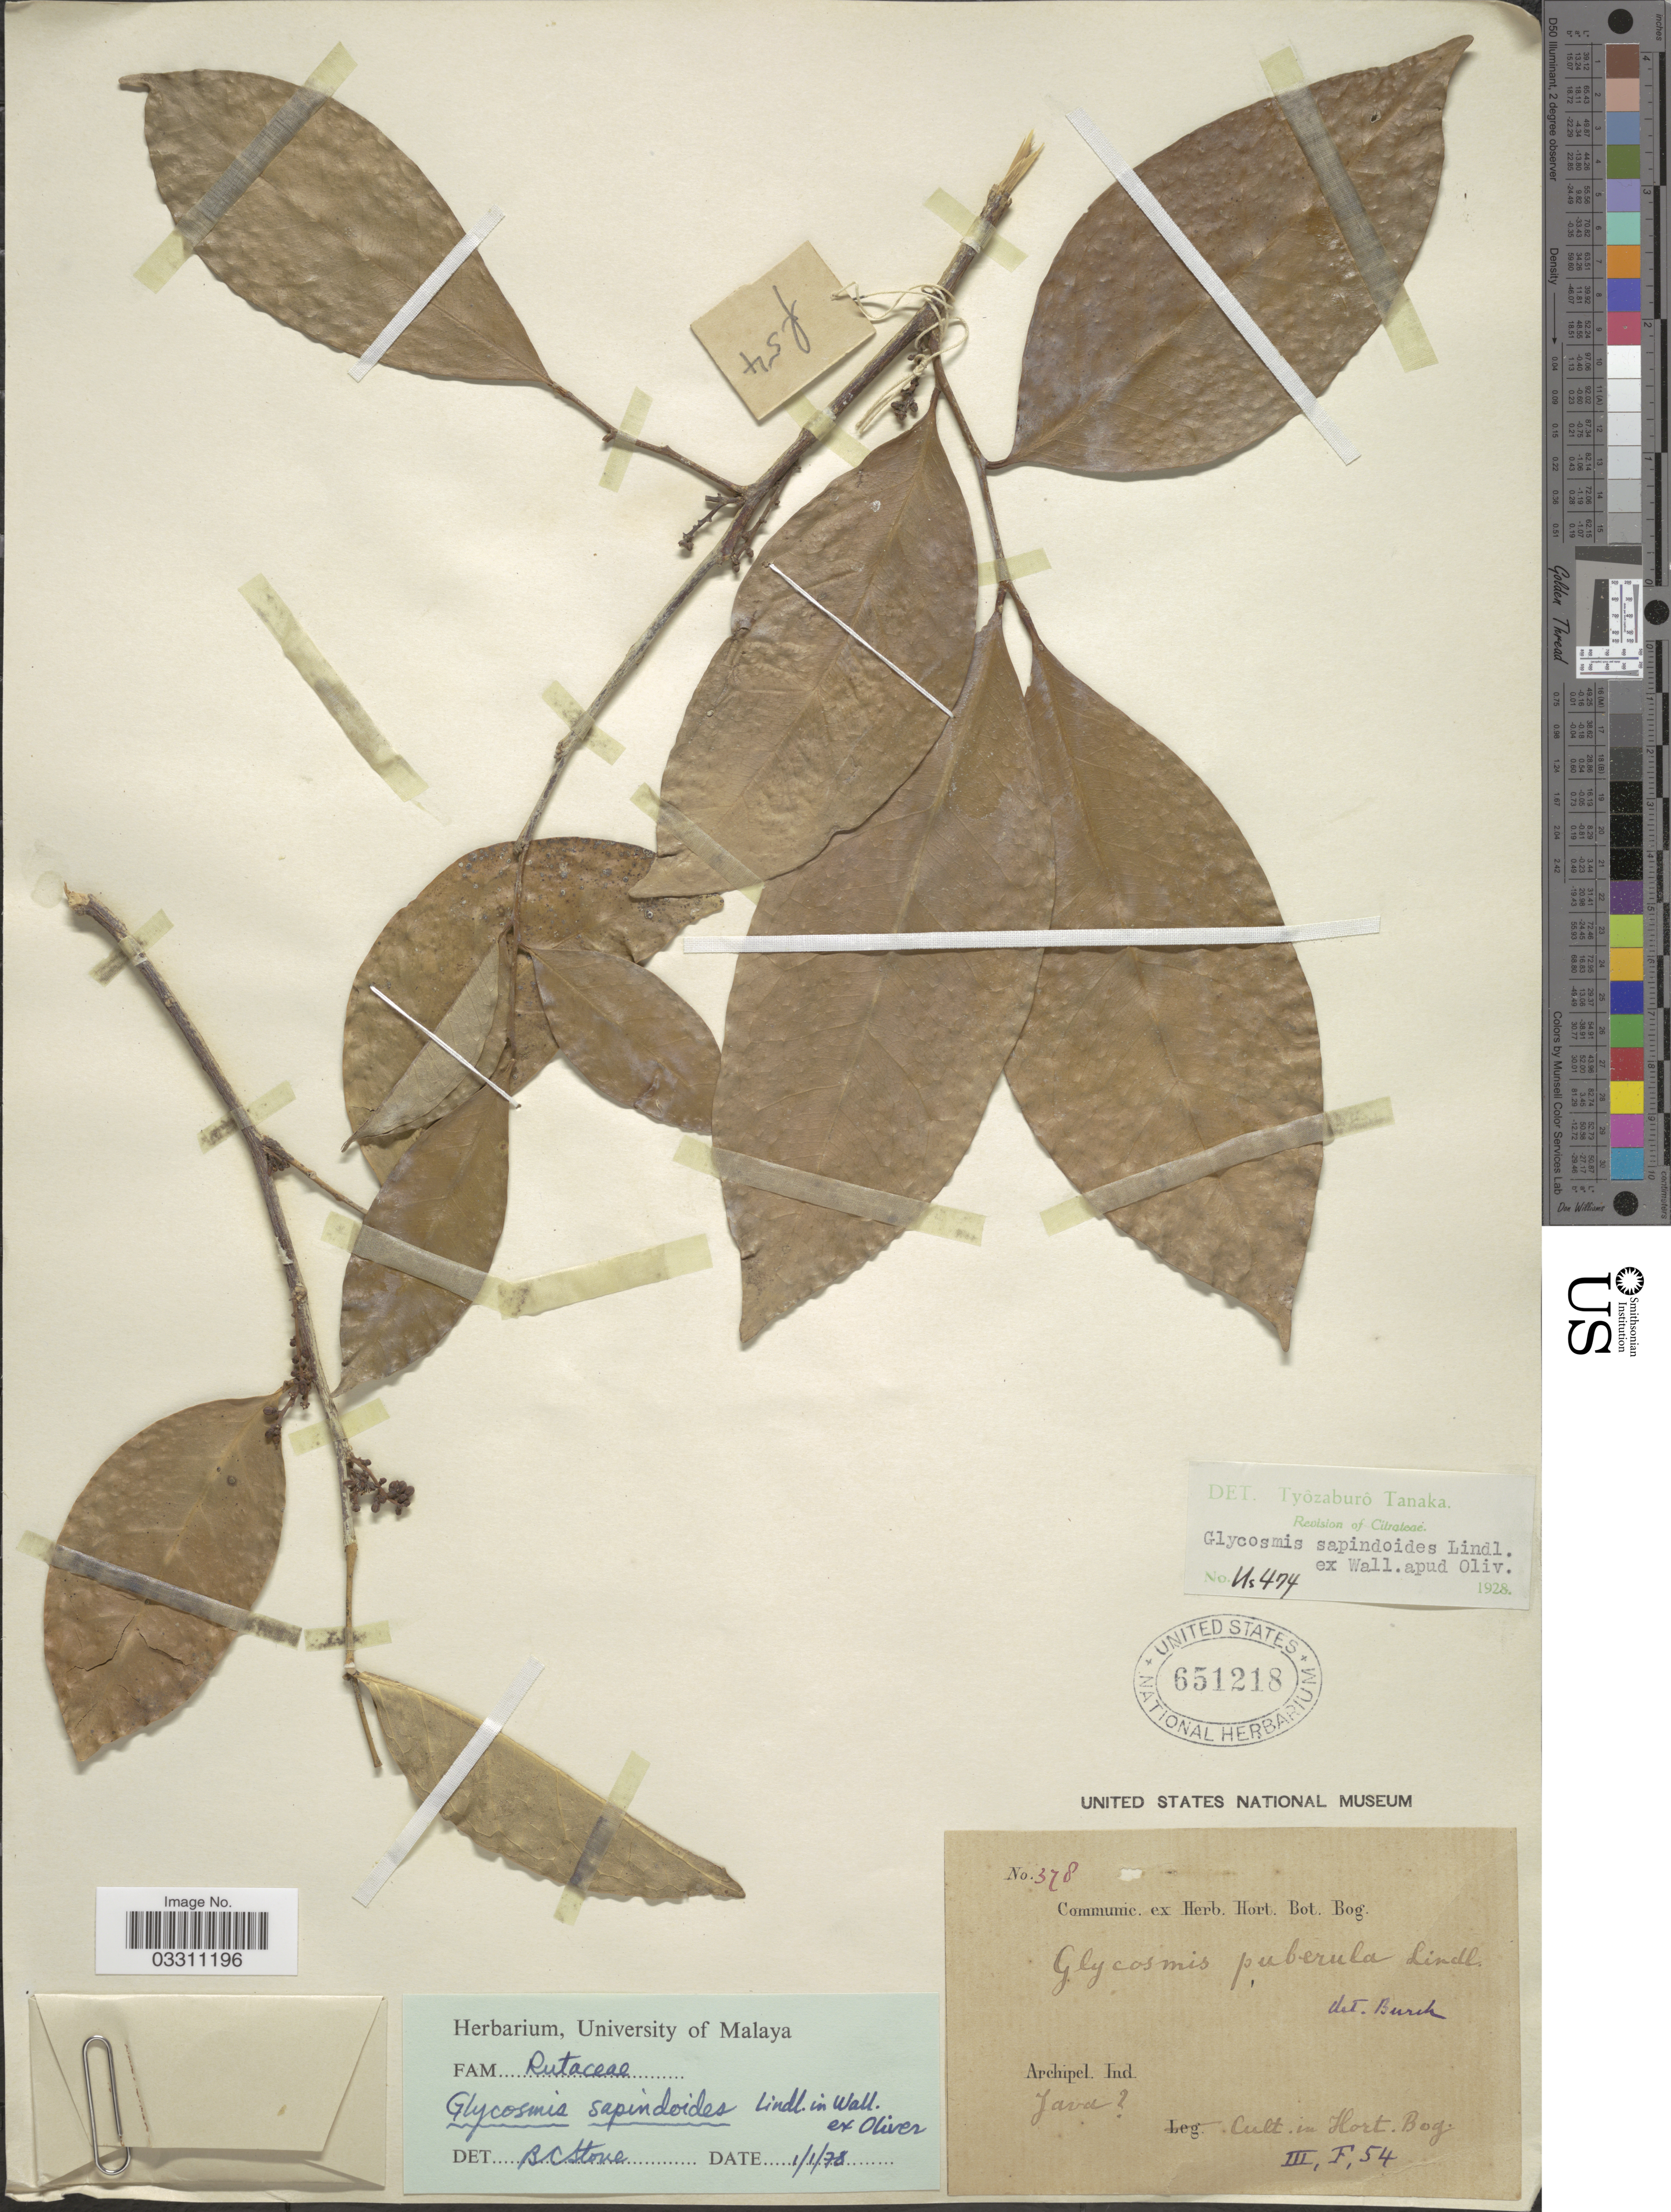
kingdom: Plantae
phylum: Tracheophyta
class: Magnoliopsida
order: Sapindales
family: Rutaceae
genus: Glycosmis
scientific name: Glycosmis sapindoides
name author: Lind & Wall.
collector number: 378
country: Indonesia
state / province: Java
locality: Archipel. Ind. Java [unsure placement]. Cult. in Hort Bog. III, F, 54.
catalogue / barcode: US 651218